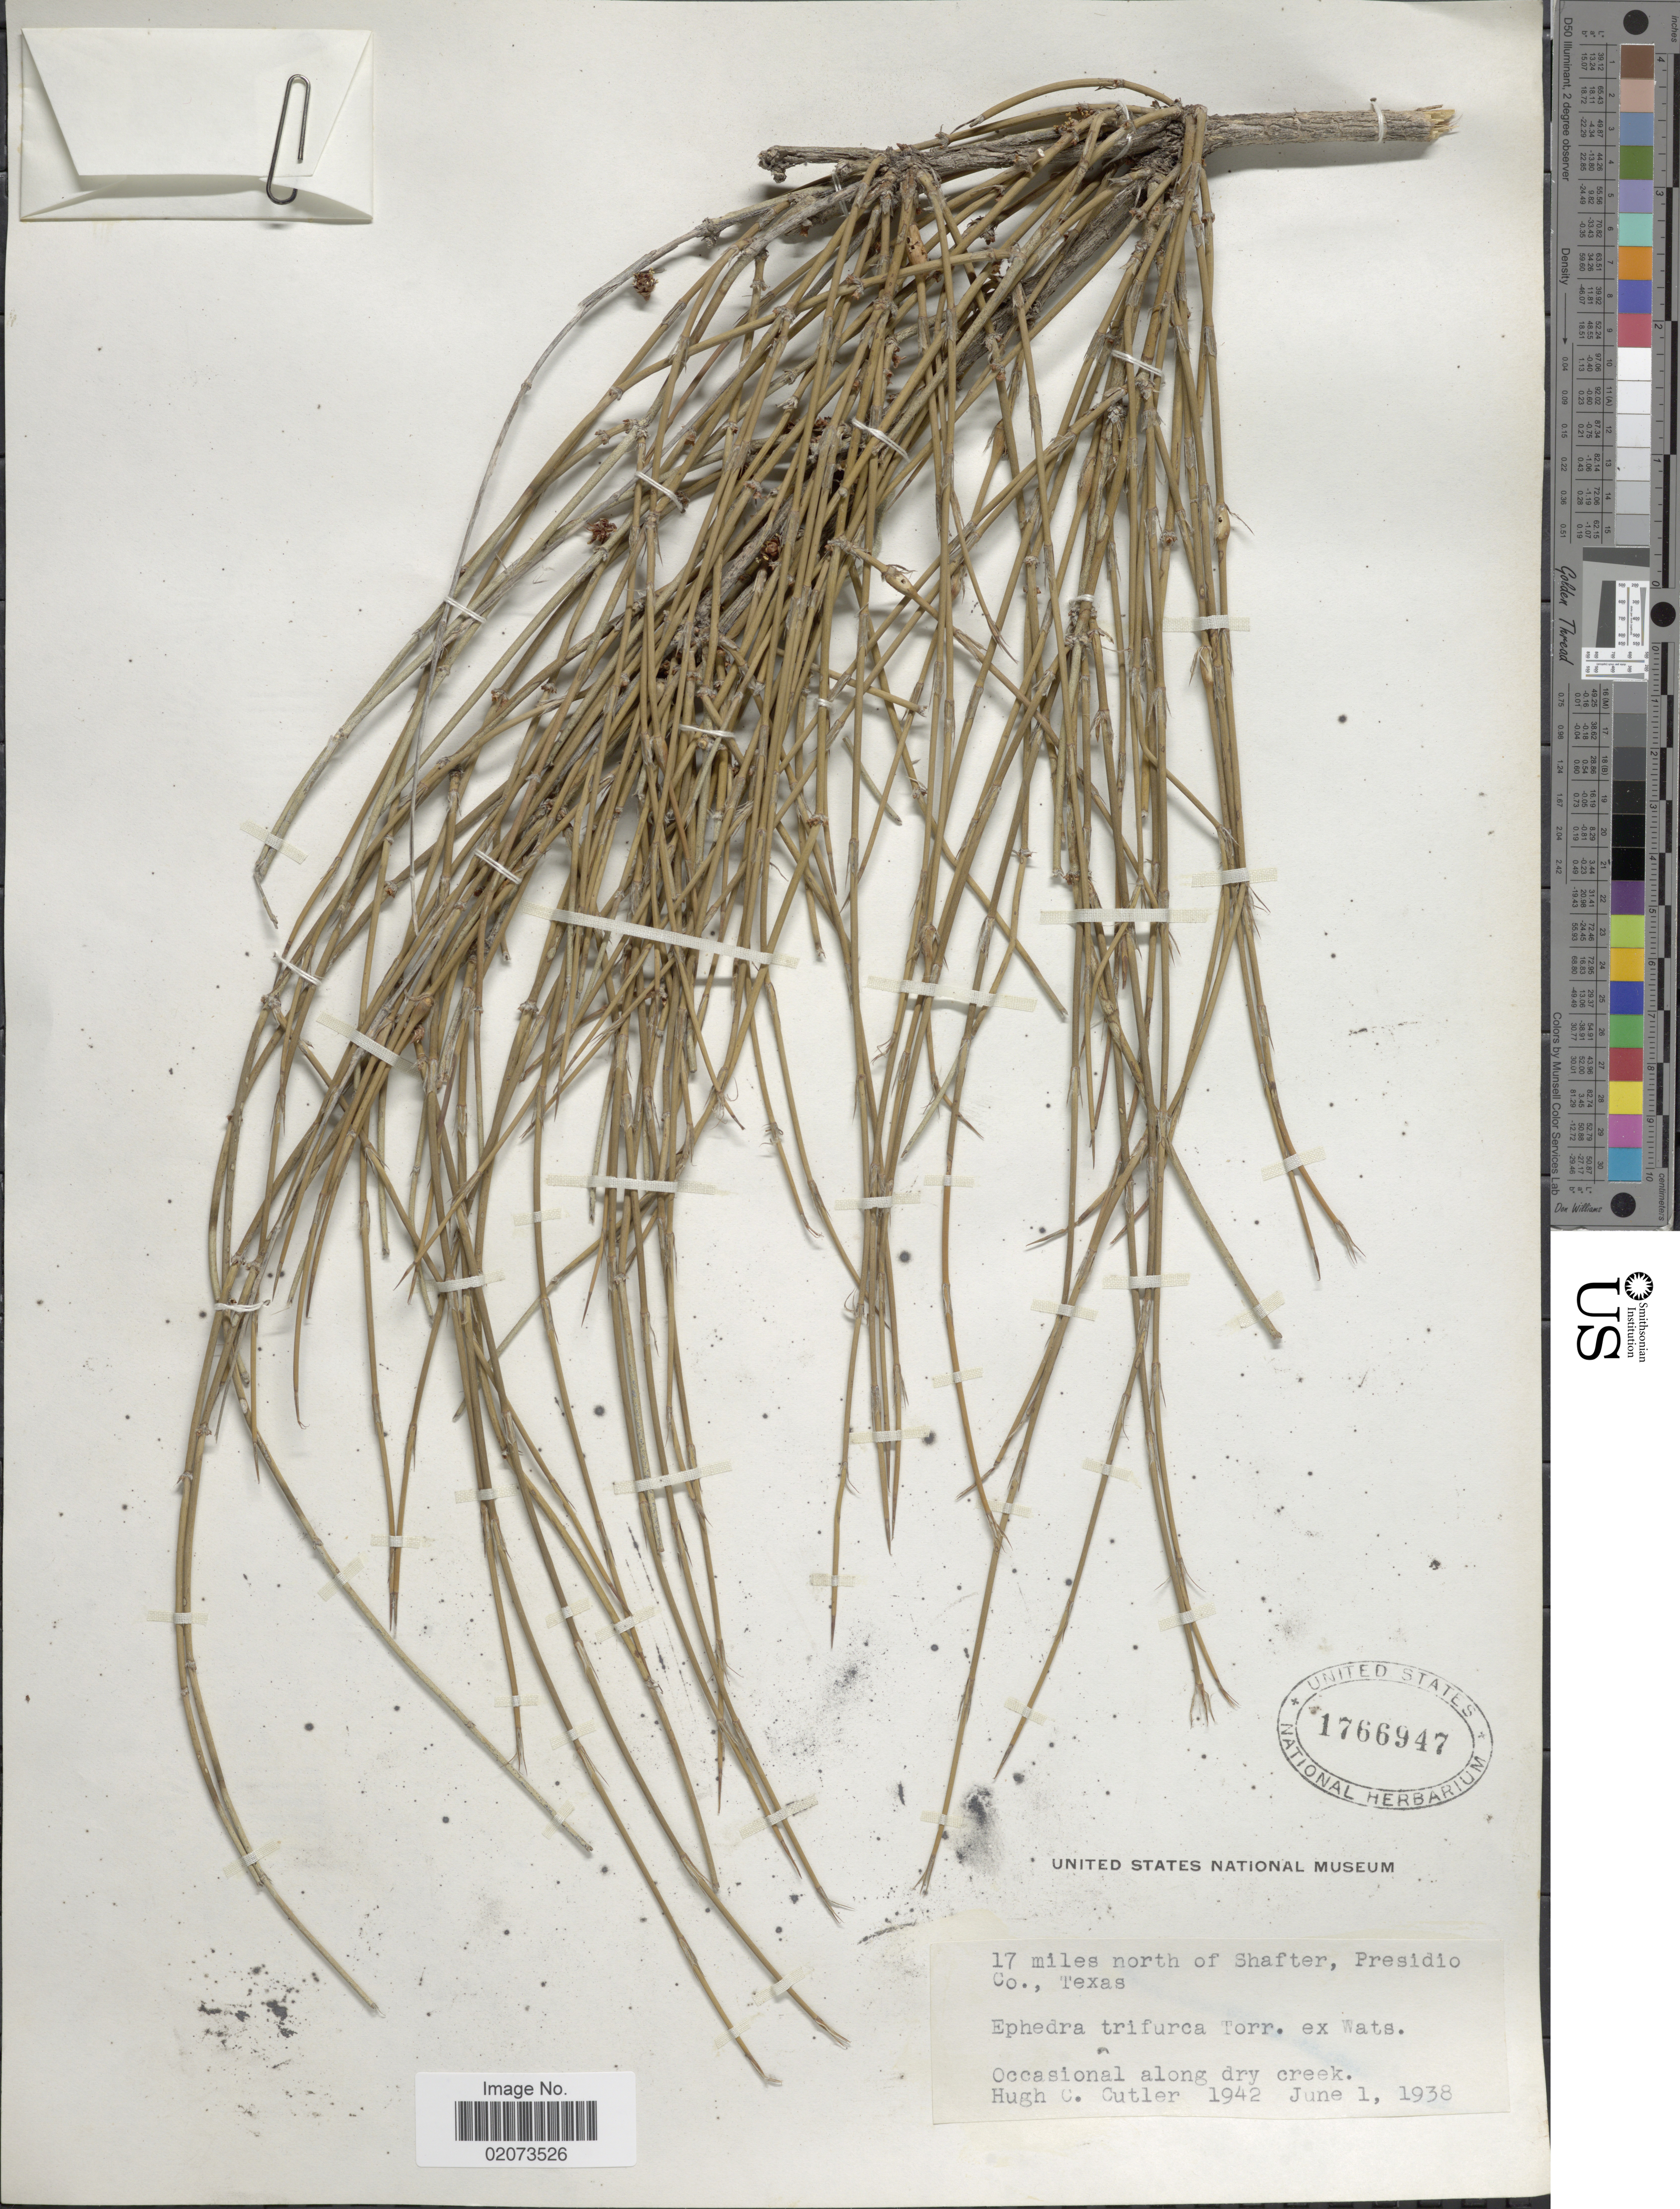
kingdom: Plantae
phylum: Tracheophyta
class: Gnetopsida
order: Ephedrales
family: Ephedraceae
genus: Ephedra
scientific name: Ephedra trifurca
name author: Torr. ex S. Watson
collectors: H. C. Cutler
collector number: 1942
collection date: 1938-06-01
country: United States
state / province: Texas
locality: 17 miles north of Shafter, Presidio Co., occasional along dry creek.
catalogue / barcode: US 1766947